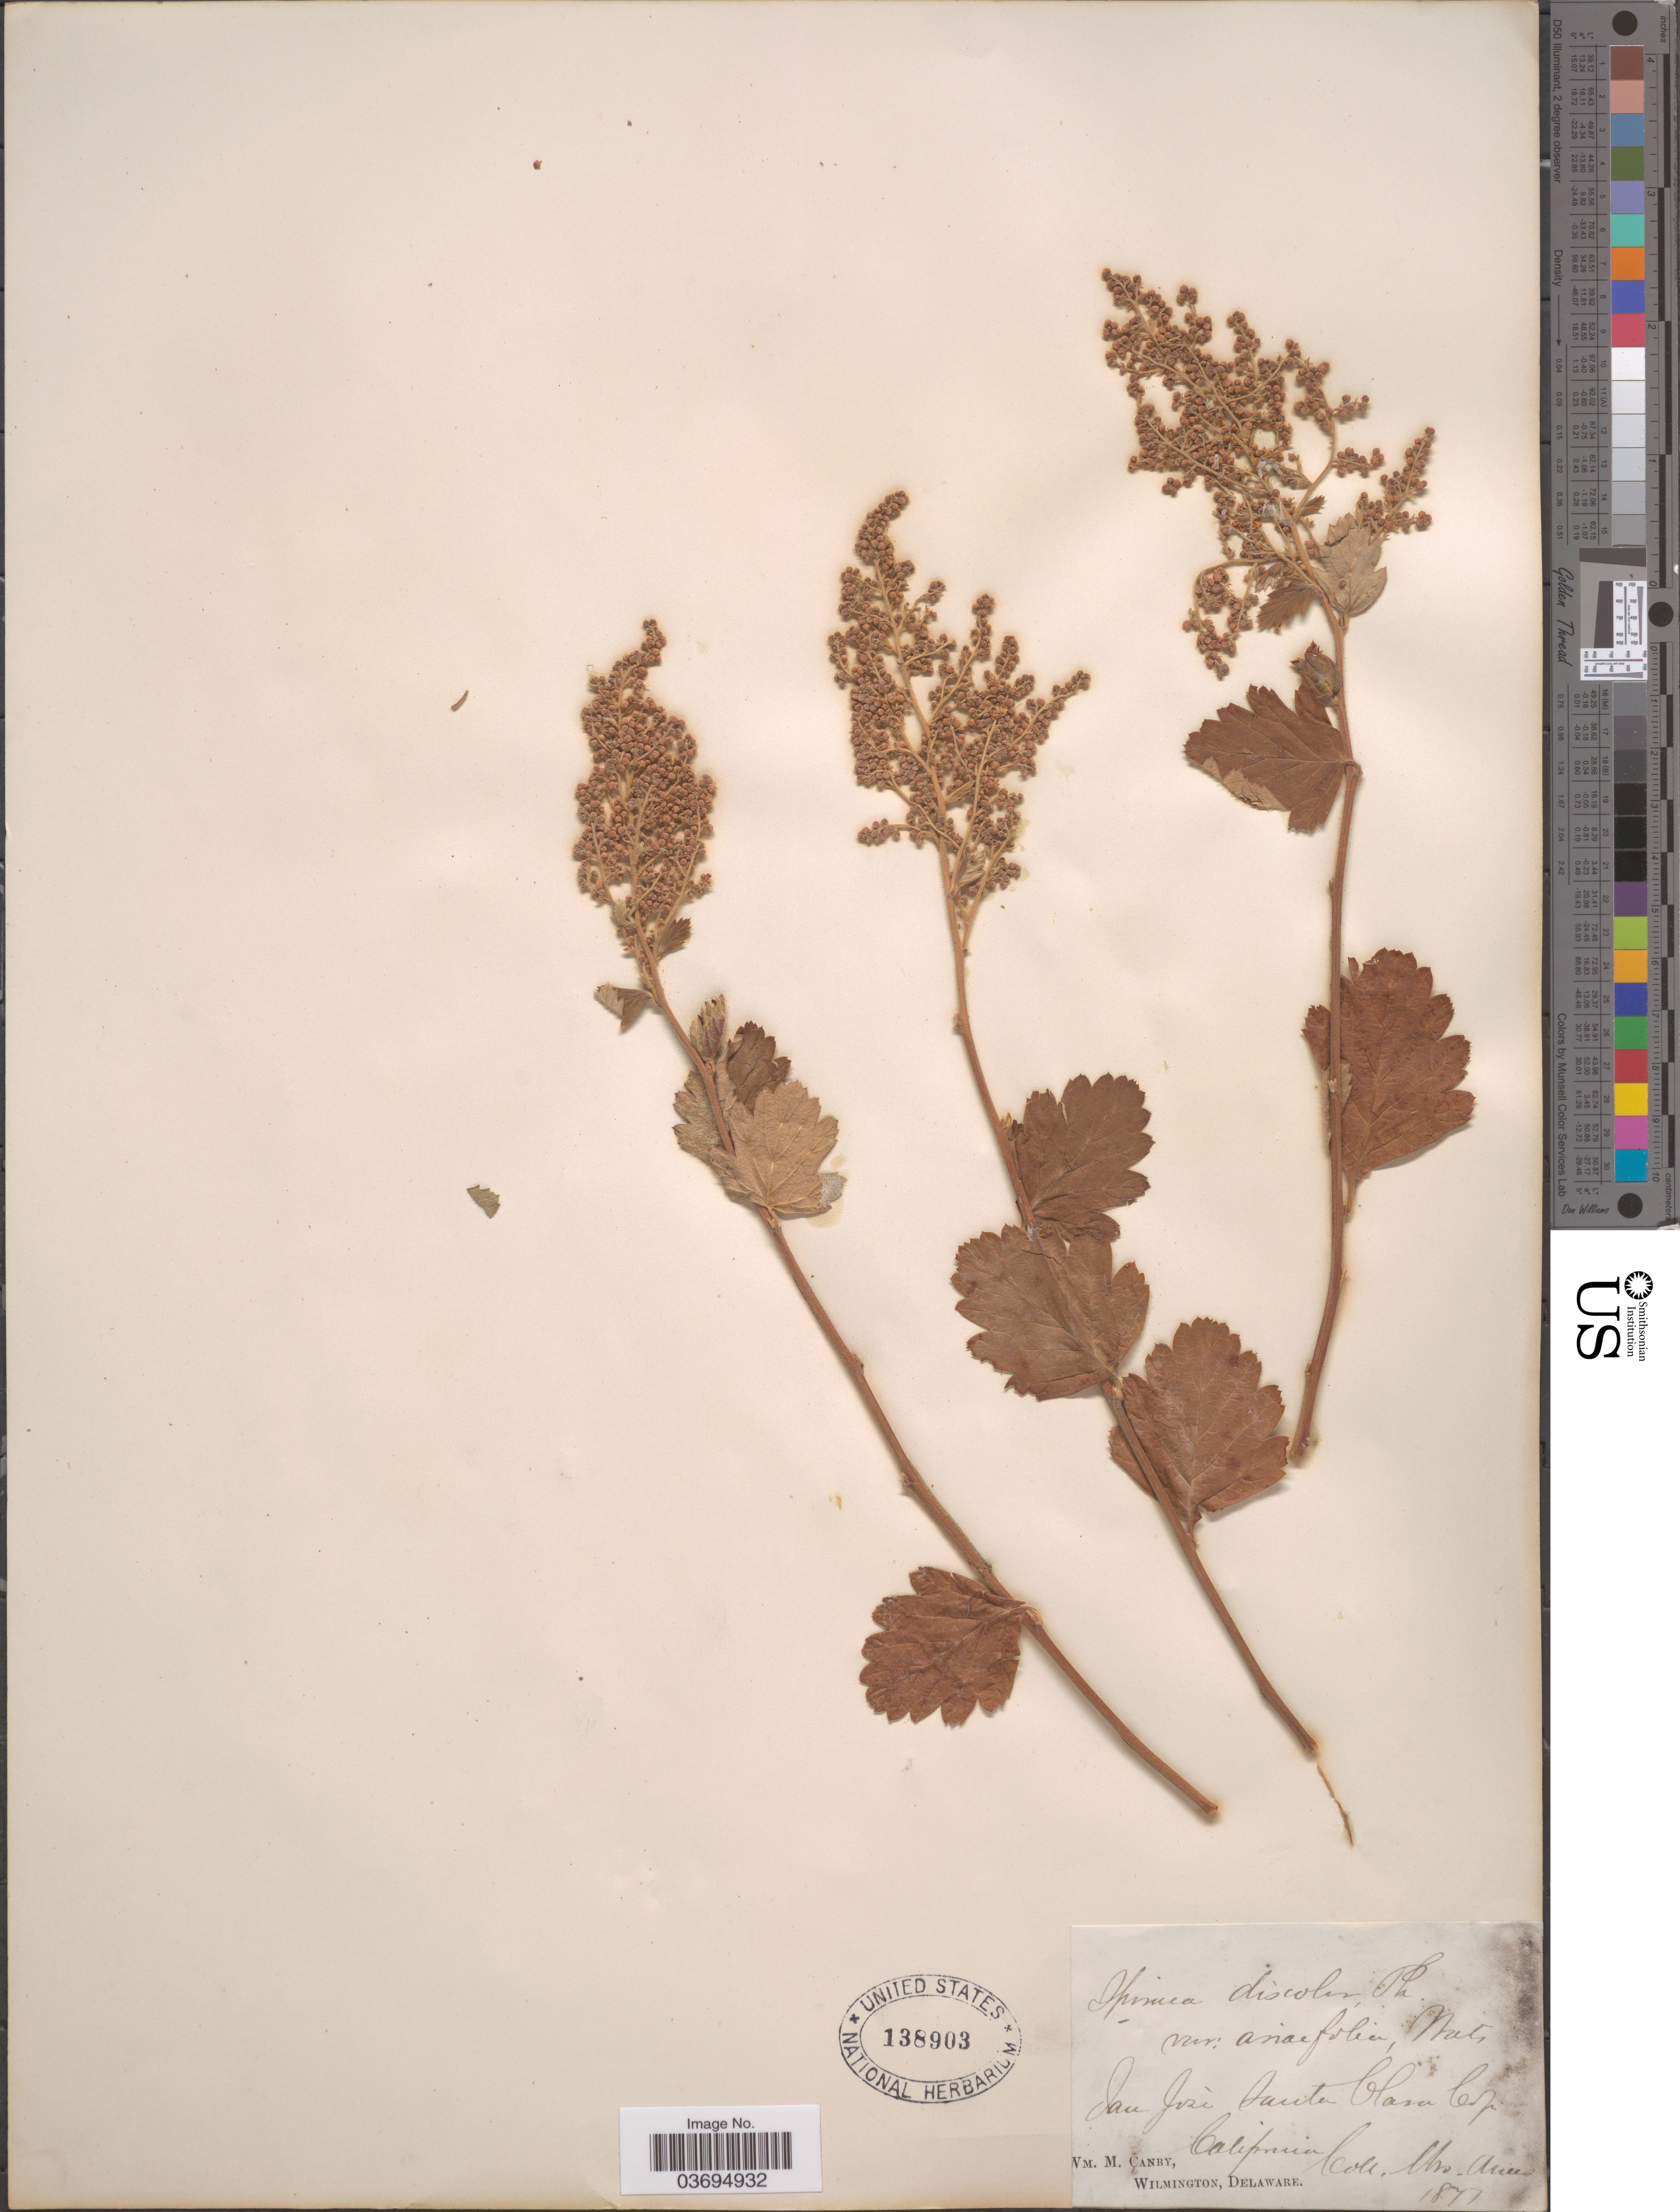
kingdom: Plantae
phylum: Tracheophyta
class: Magnoliopsida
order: Rosales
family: Rosaceae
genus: Holodiscus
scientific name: Holodiscus discolor var. discolor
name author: (Pursh) Maxim.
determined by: Strong, Mark T., (BOT), Smithsonian Institution - National Museum of Natural History (UNITED STATES)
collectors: -- Ames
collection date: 1877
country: United States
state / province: California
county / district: Santa Clara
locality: San Jose Santa Clara Co.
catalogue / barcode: US 138903